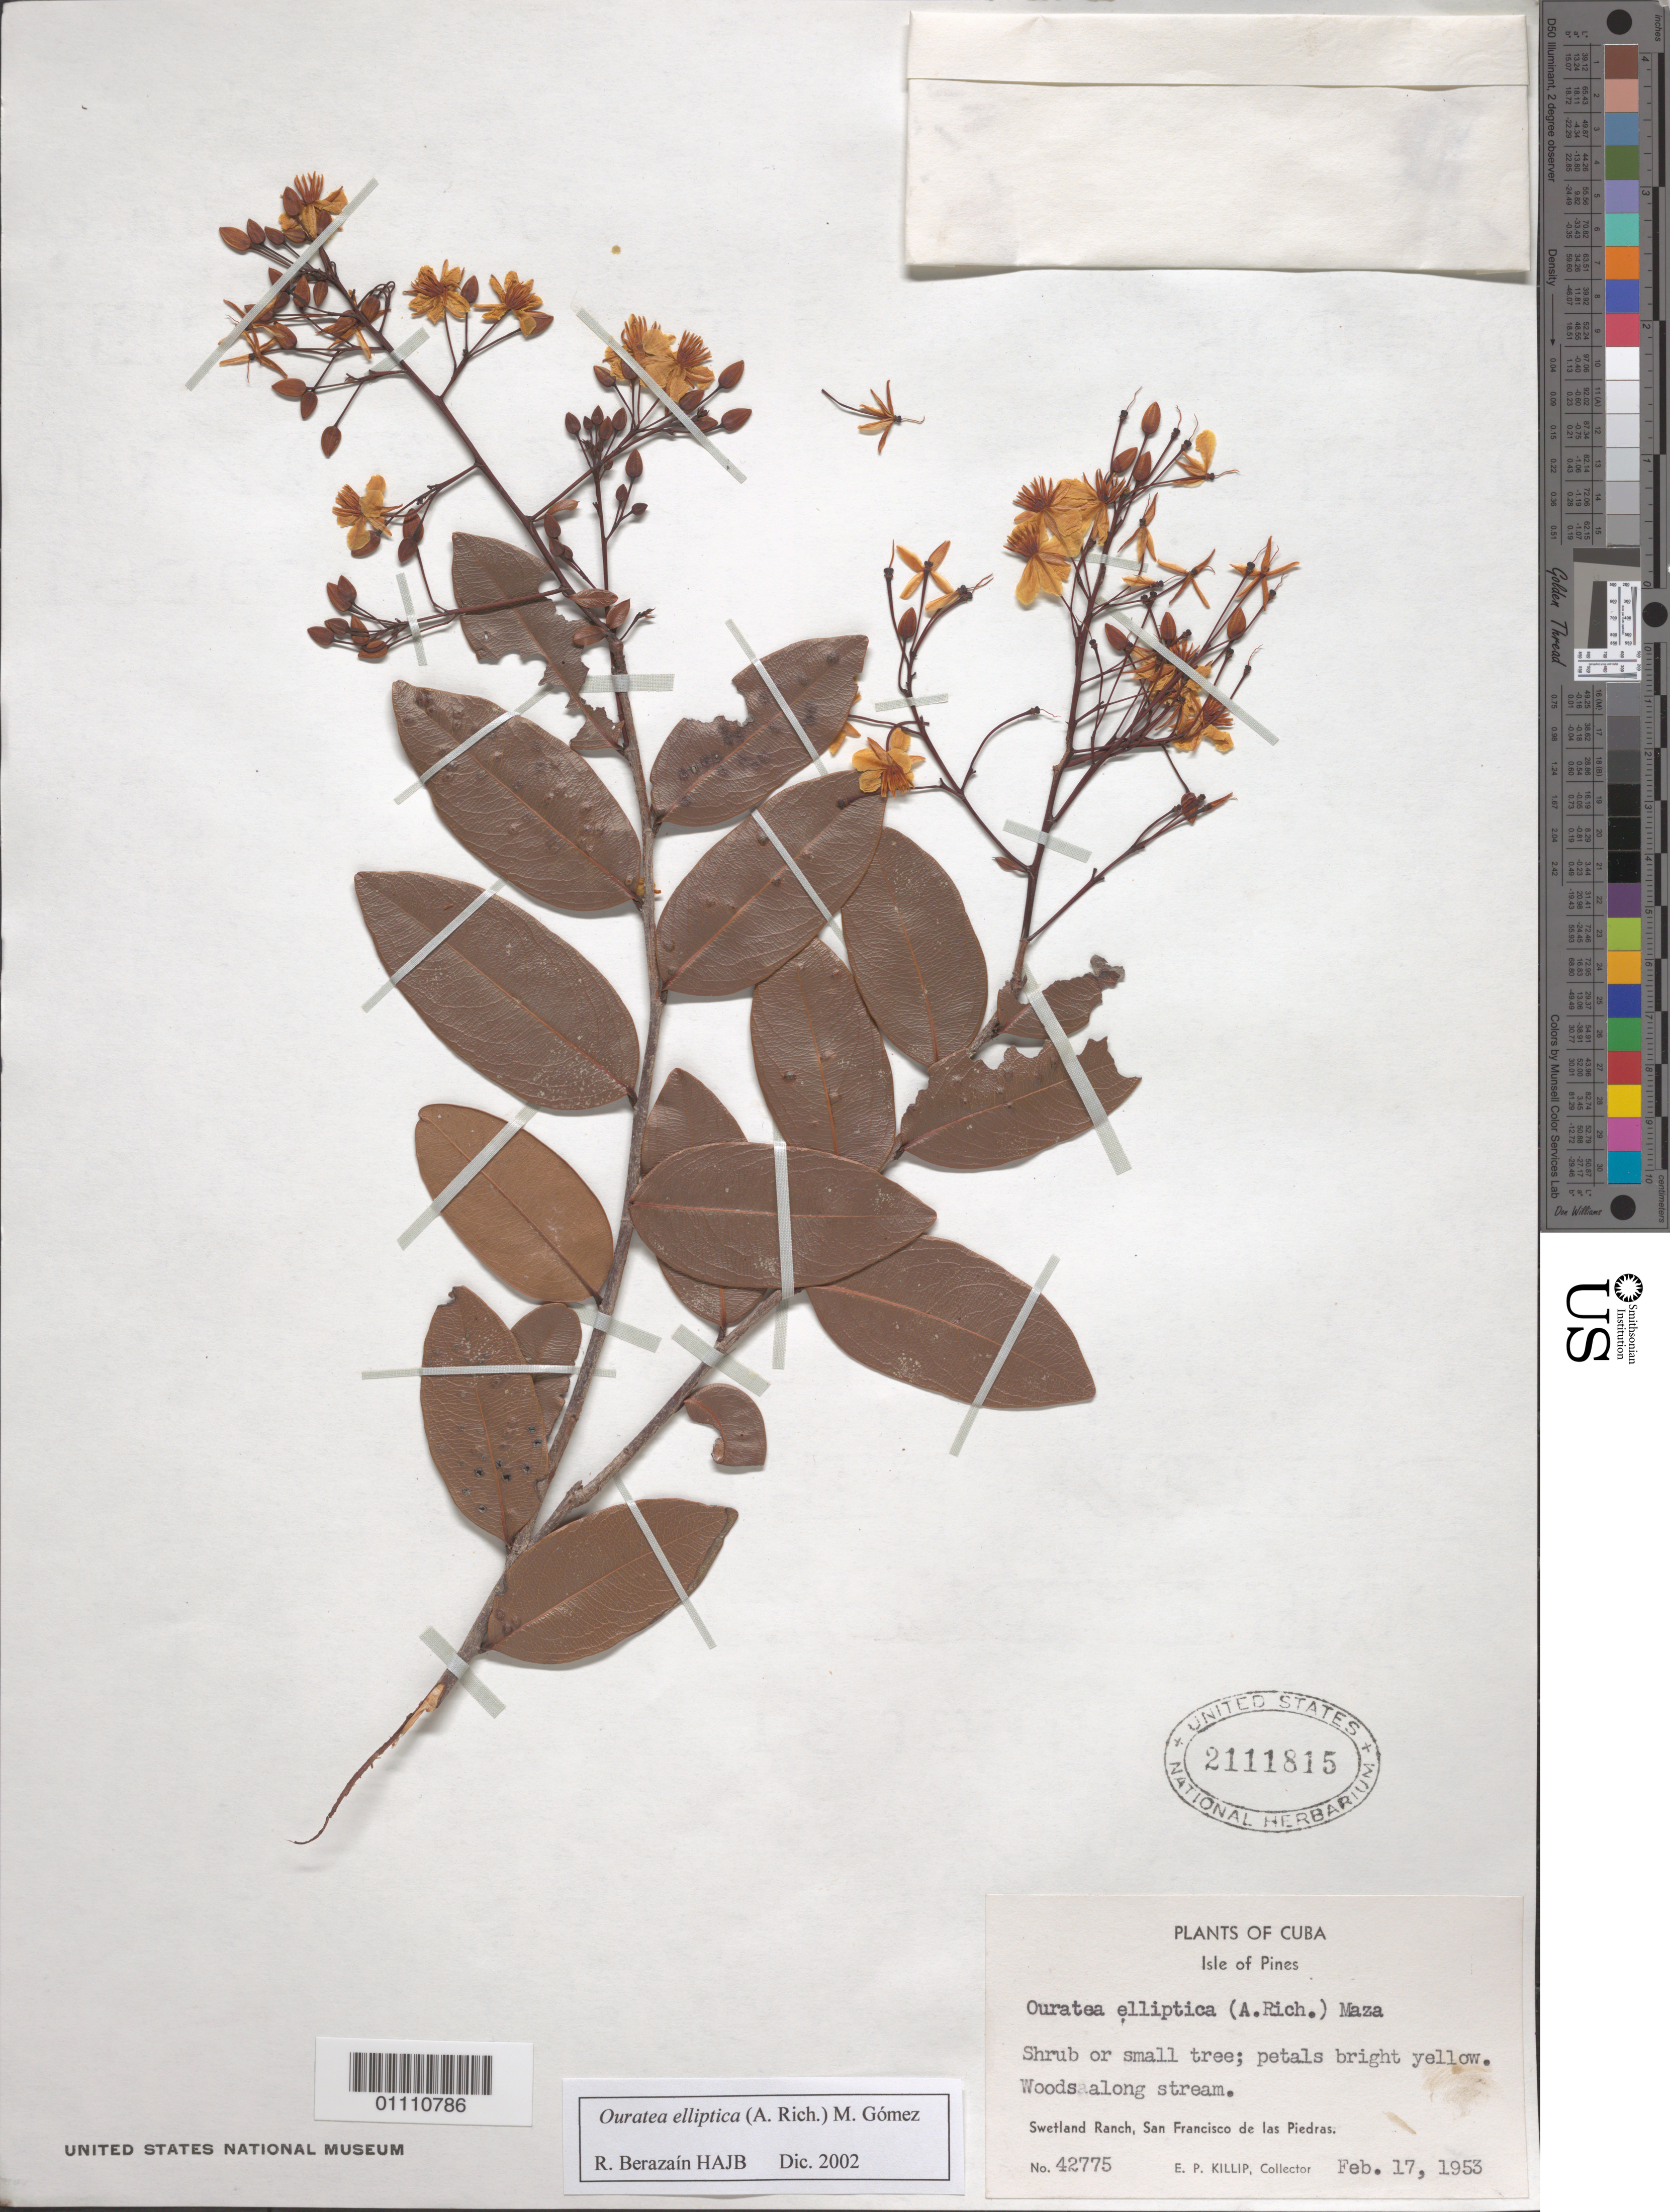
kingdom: Plantae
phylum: Tracheophyta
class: Magnoliopsida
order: Malpighiales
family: Ochnaceae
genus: Ouratea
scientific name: Ouratea elliptica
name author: (A. Rich.) M. Gómez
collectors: E. P. Killip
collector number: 42775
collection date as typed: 17 Feb 1953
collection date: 1953-02-17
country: Cuba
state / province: Isla de La Juventud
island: Isla de la Juventud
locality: Swetland Ranch, San Francisco de las Piedras, Isle of Pines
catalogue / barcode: US 2111815